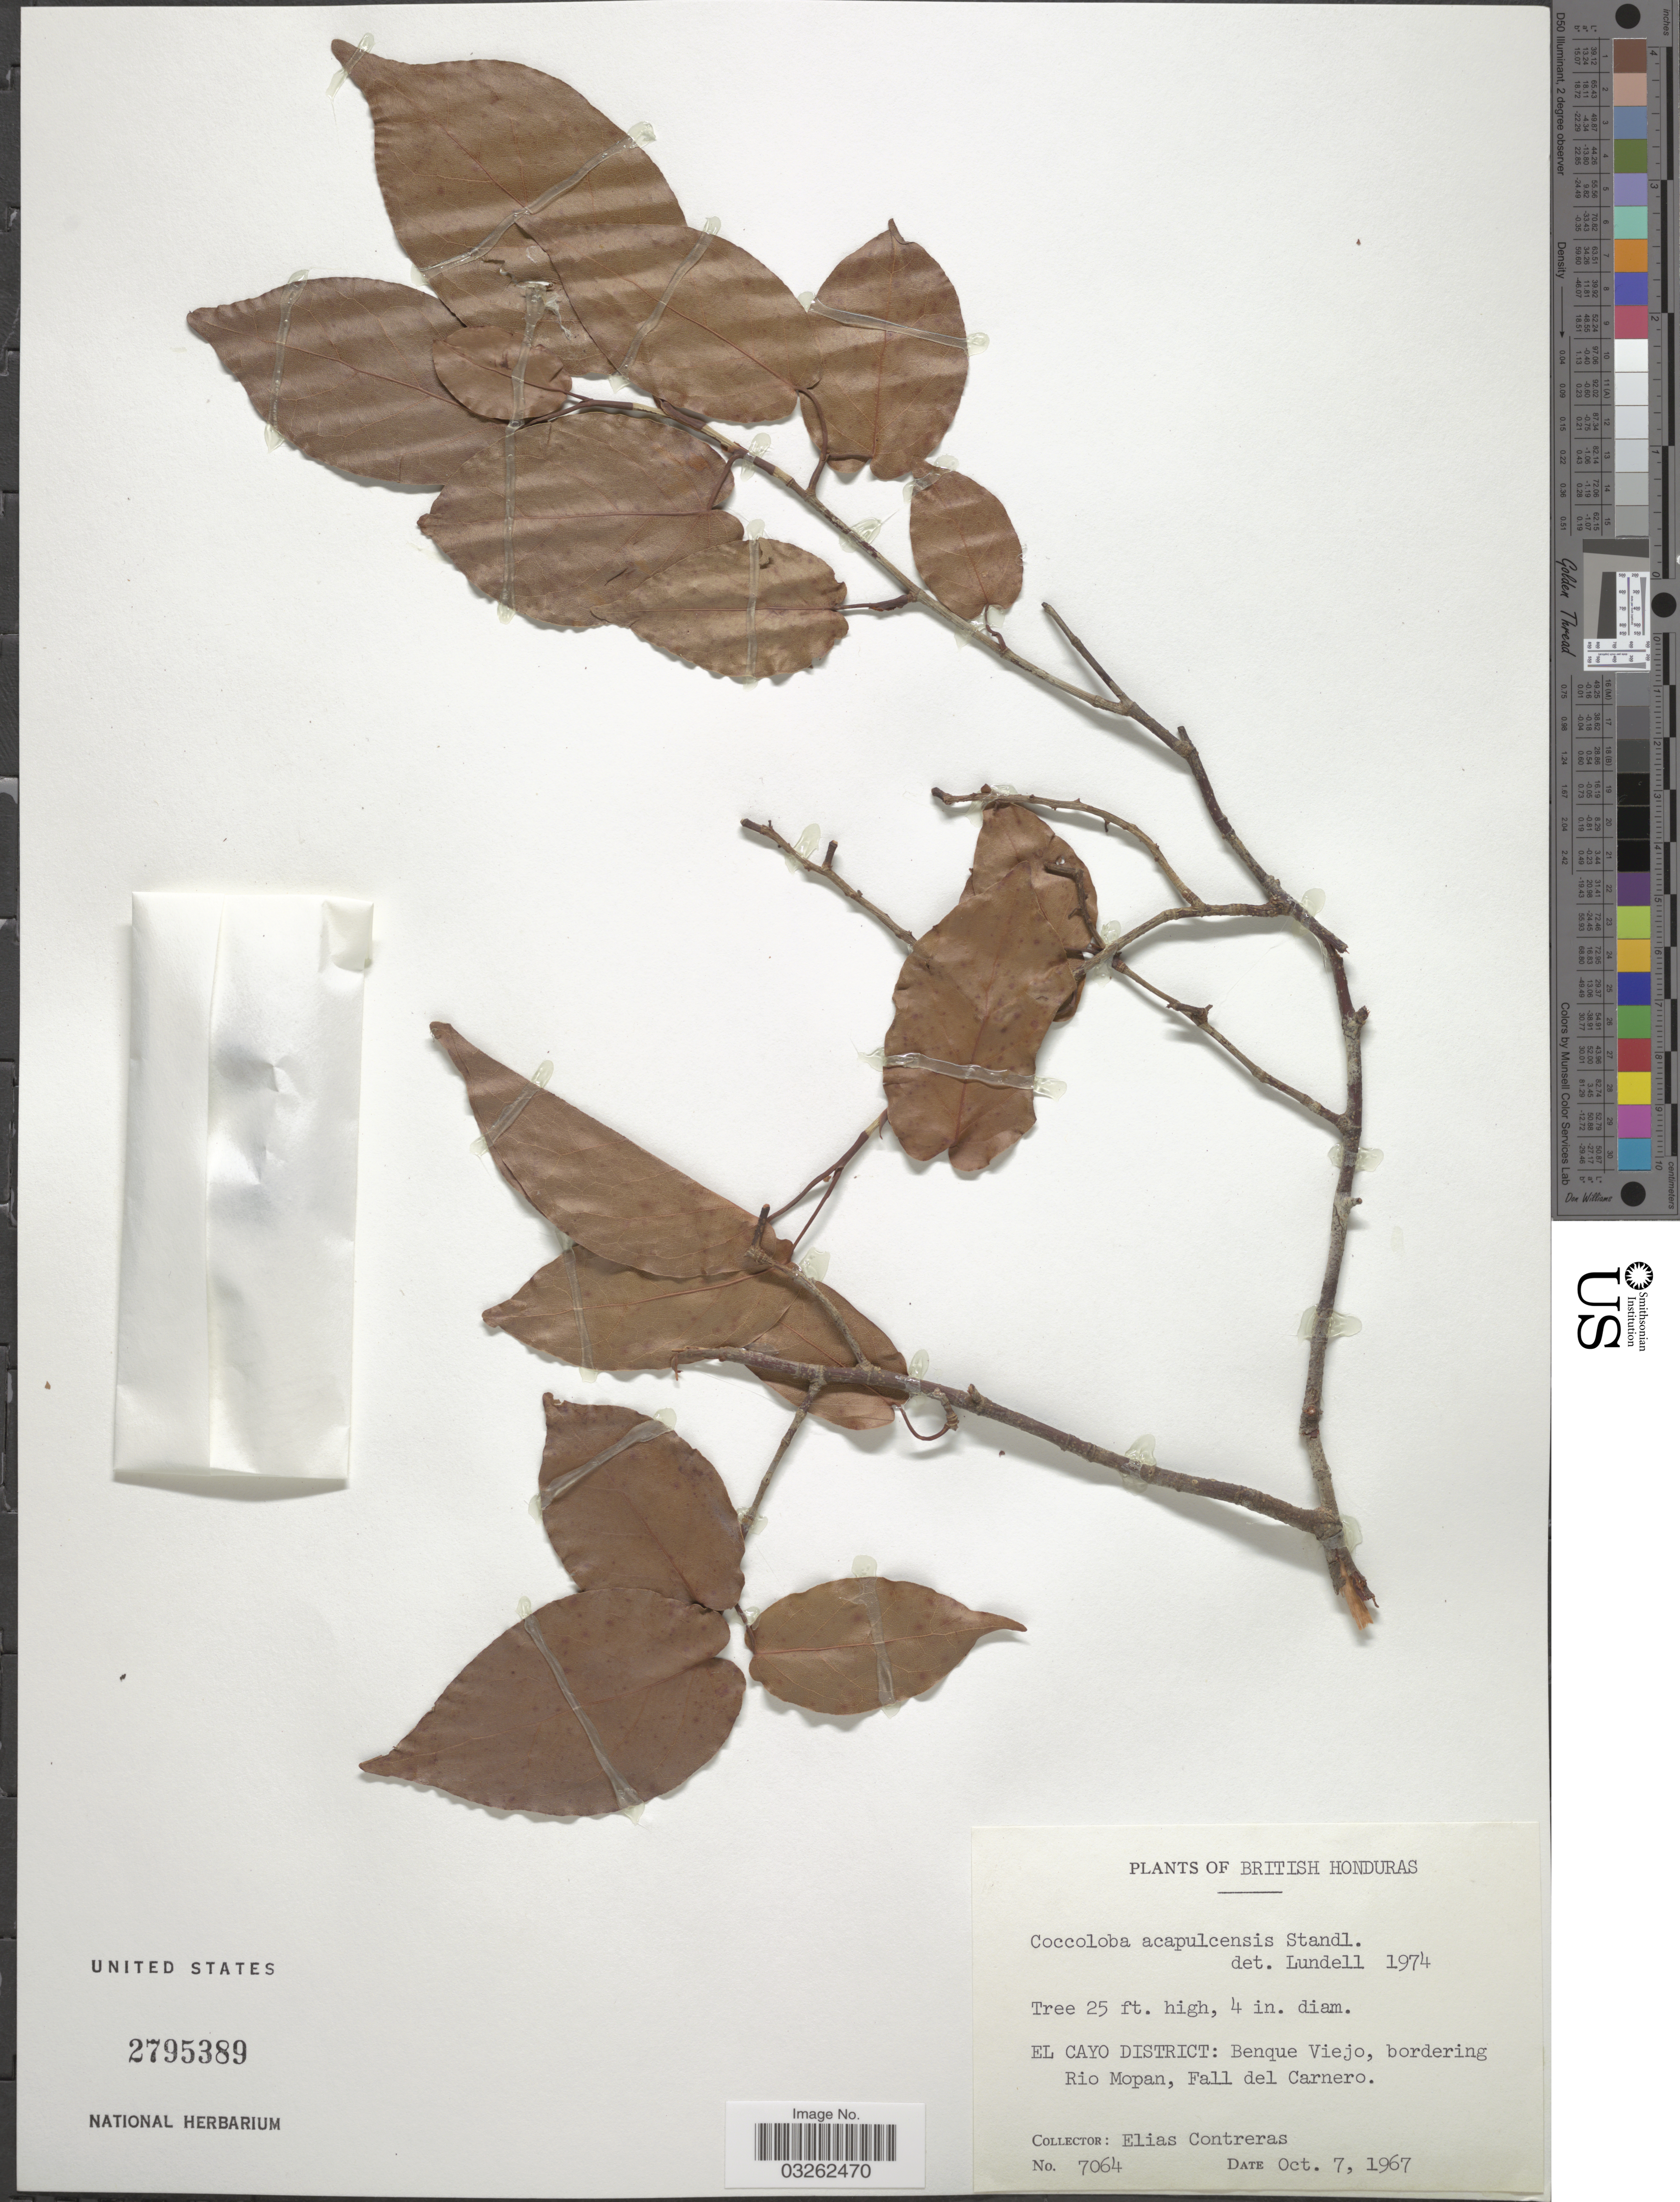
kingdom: Plantae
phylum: Tracheophyta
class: Magnoliopsida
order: Caryophyllales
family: Polygonaceae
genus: Coccoloba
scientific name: Coccoloba acapulcensis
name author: Standl.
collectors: E. Contreras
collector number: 7064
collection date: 1967-10-07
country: Belize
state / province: Cayo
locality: British Honduras. El Cayo District: Benque Viejo, bordering Rio Mopan, Fall del Carnero.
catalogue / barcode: US 2795389